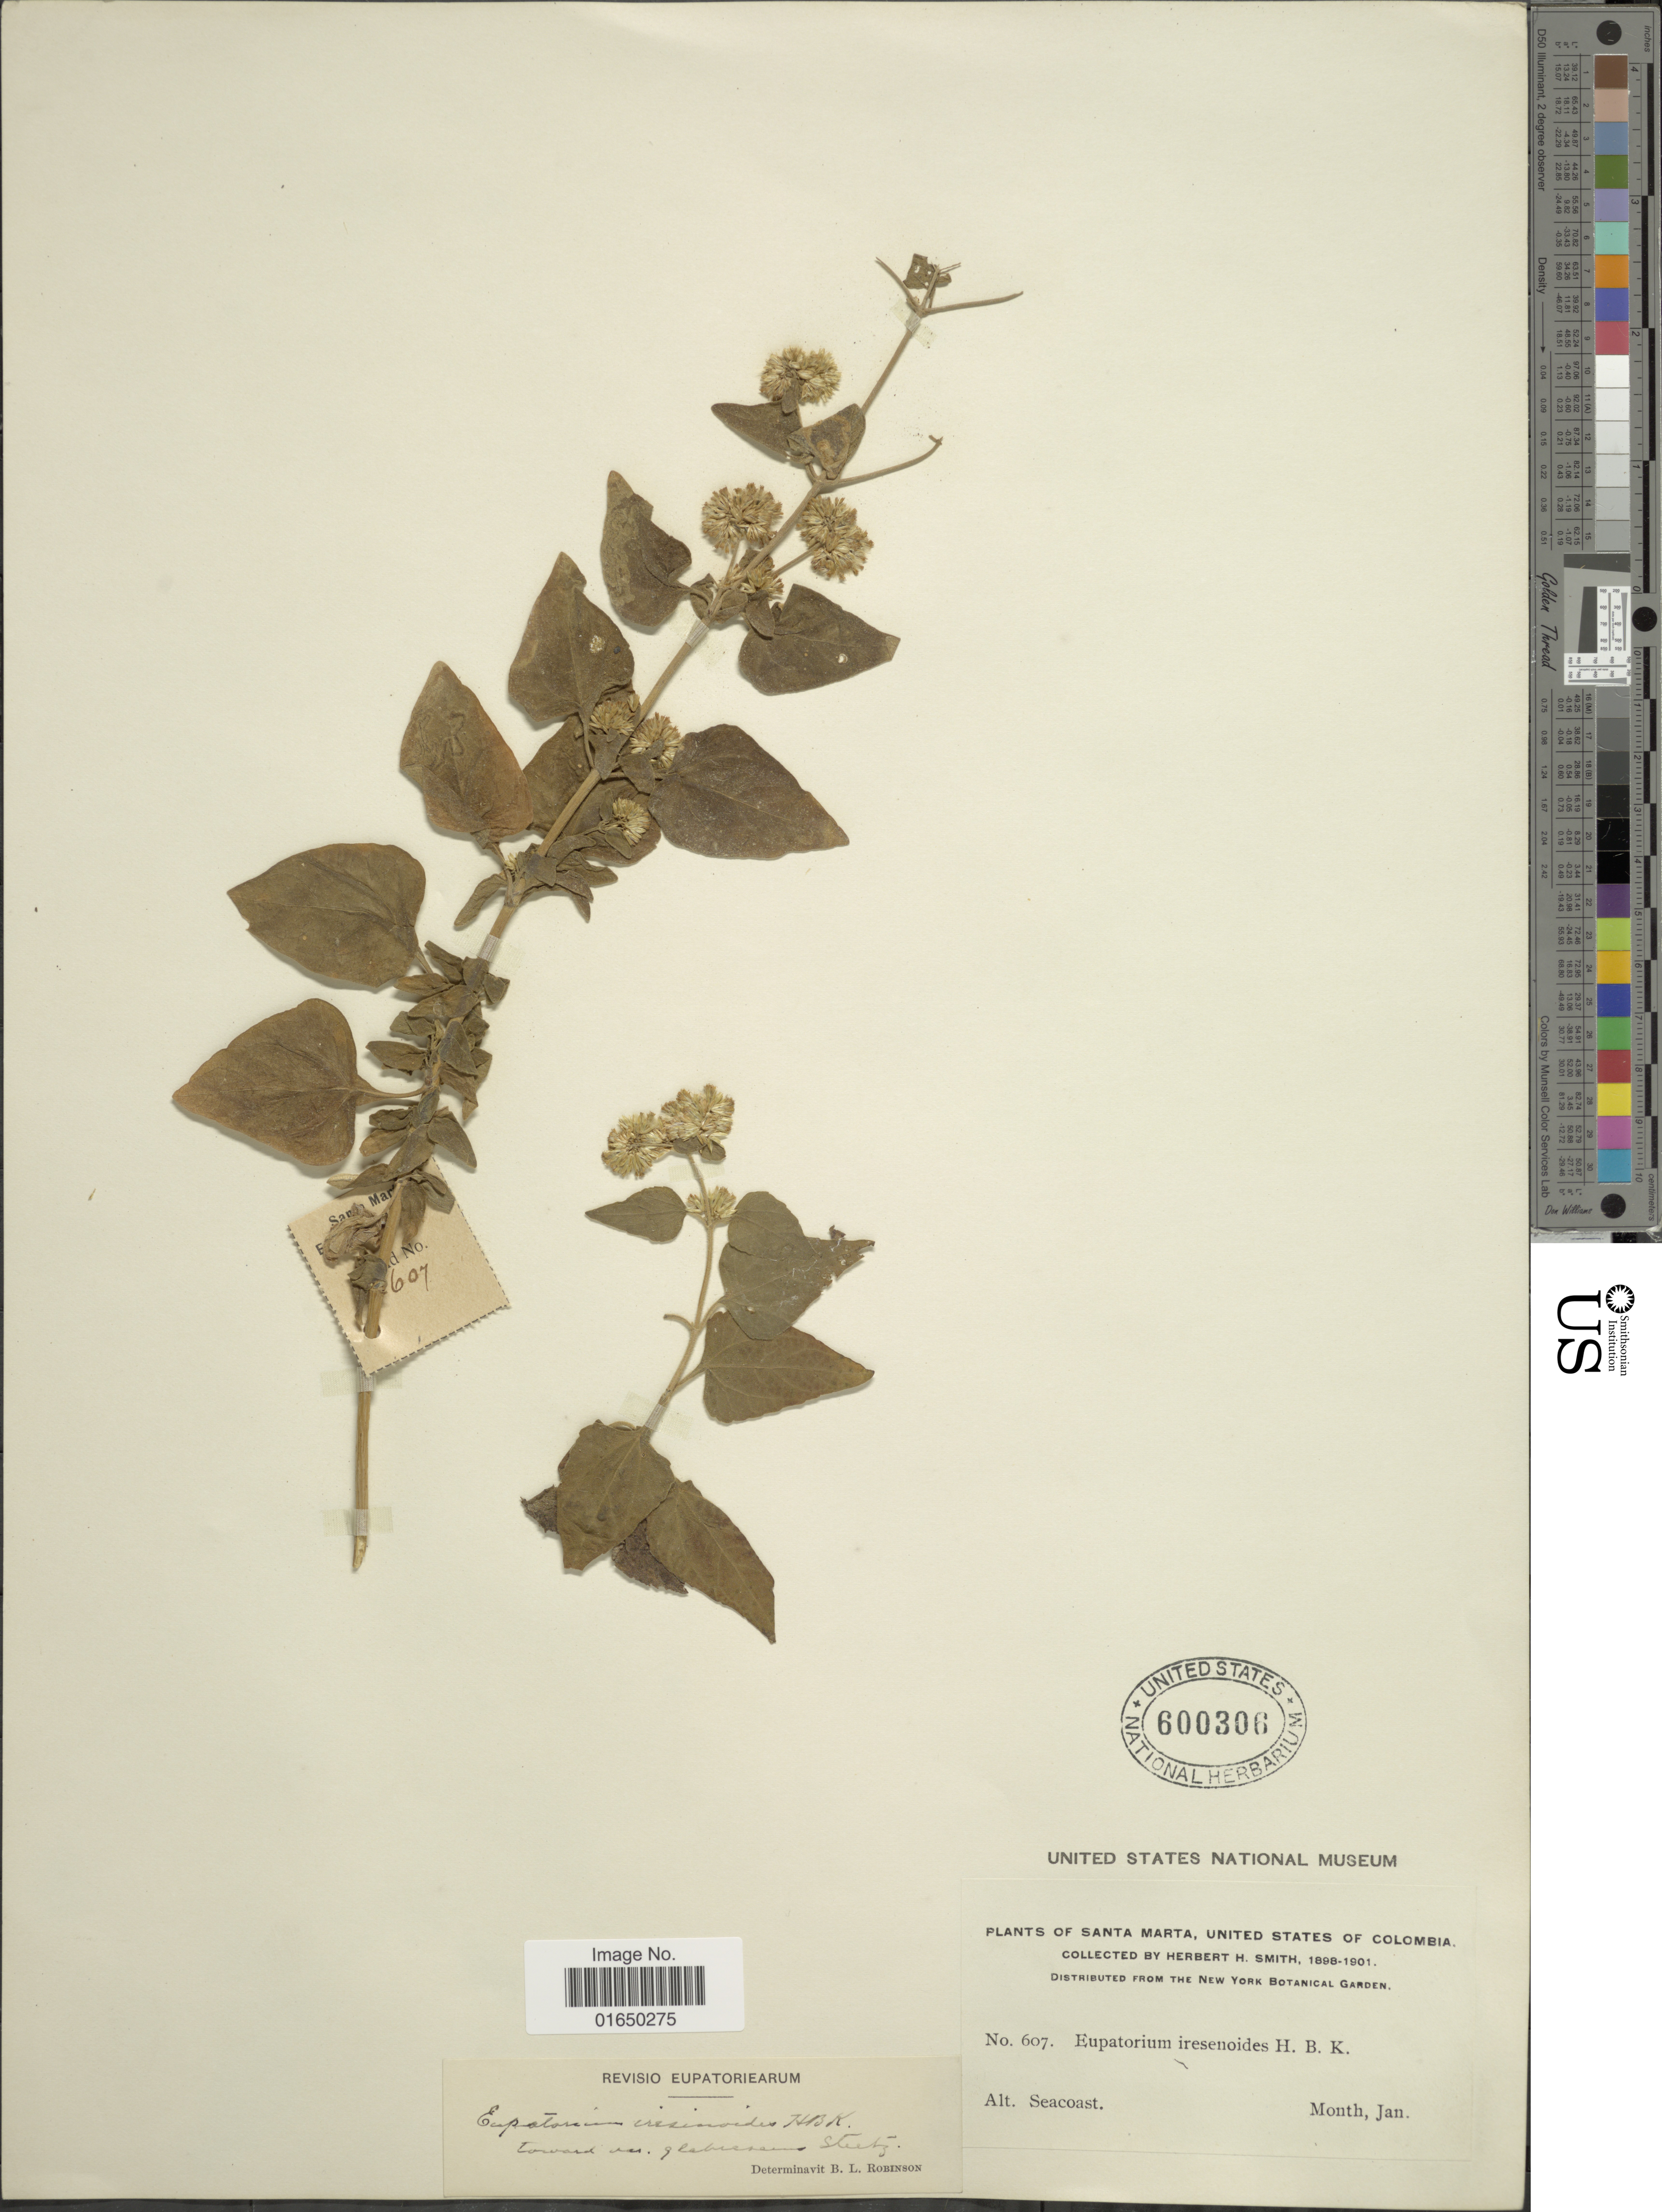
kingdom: Plantae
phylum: Tracheophyta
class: Magnoliopsida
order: Asterales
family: Asteraceae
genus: Condylidium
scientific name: Condylidium iresinoides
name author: (Kunth) R.M. King & H. Rob.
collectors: Herbert H. Smith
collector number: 607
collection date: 1898-01/1901-01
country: Colombia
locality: Santa Marta, United States of Colombia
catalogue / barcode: US 600306